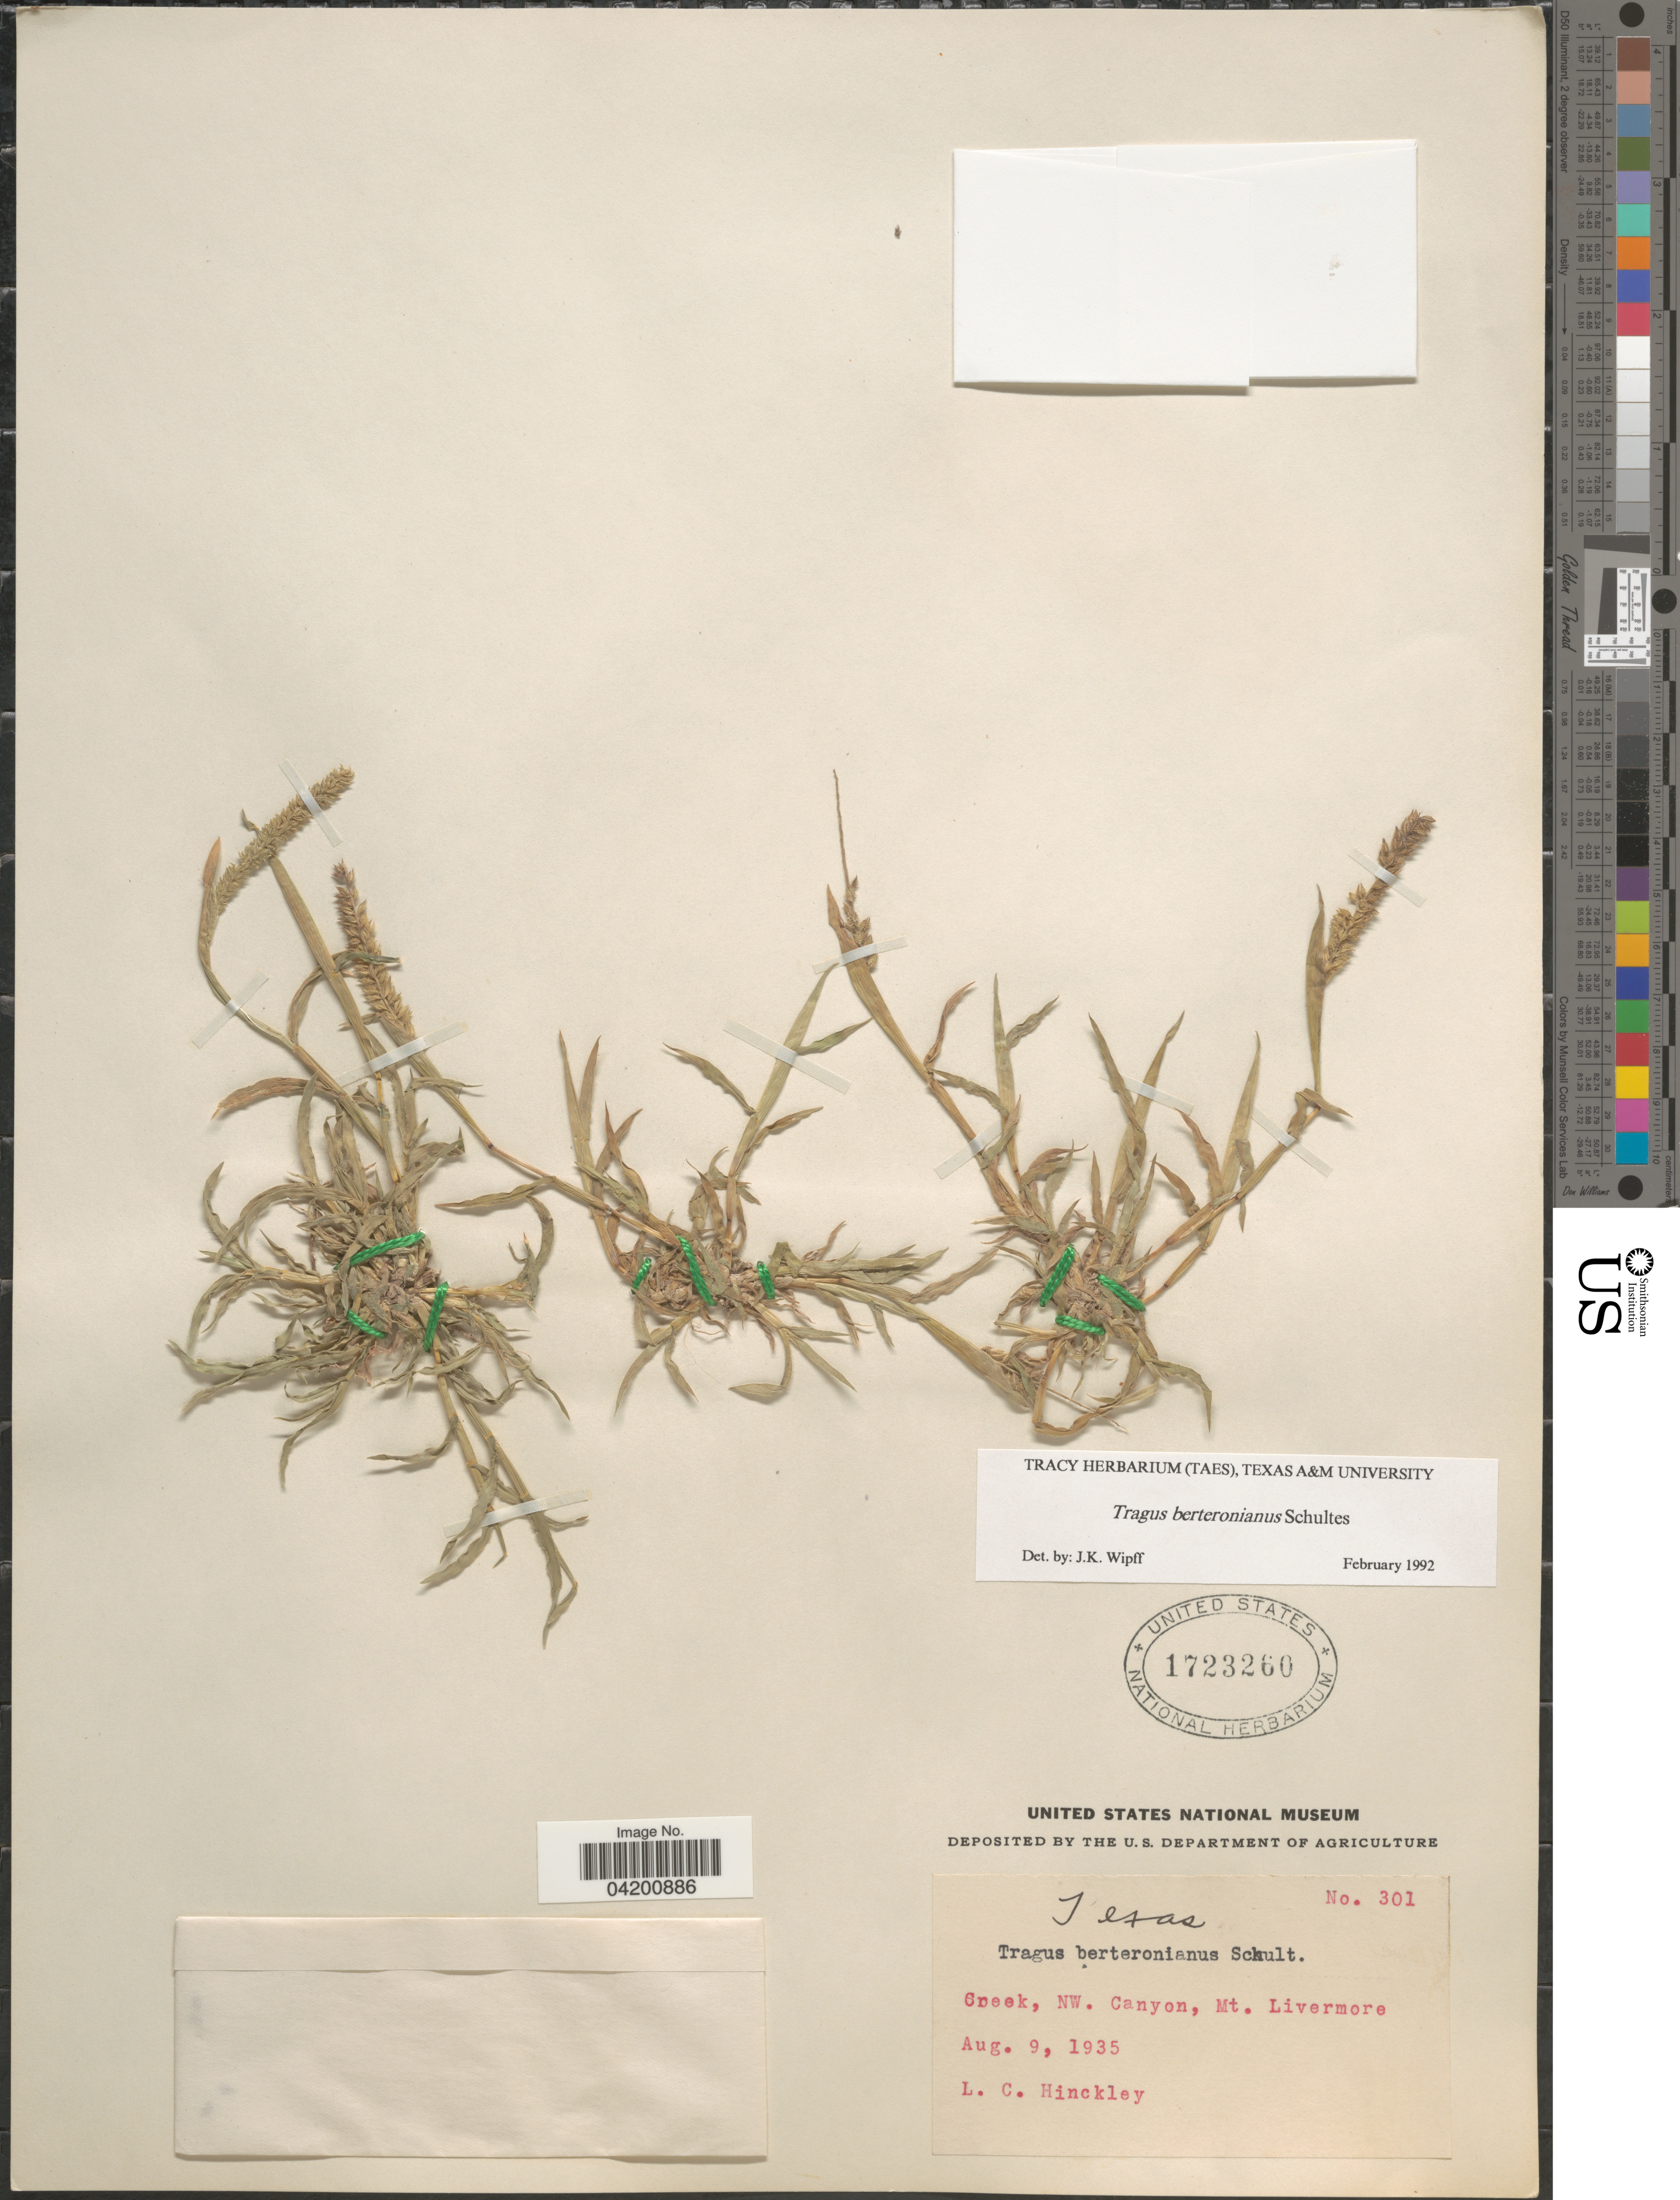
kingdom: Plantae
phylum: Tracheophyta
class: Liliopsida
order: Poales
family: Poaceae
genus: Tragus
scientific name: Tragus berteronianus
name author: Schult.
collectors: L. Hinckley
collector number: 301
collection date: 1935-08-09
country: United States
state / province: Texas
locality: Creek, NW. Canyon, Mt. Livermore.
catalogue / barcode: US 1723260